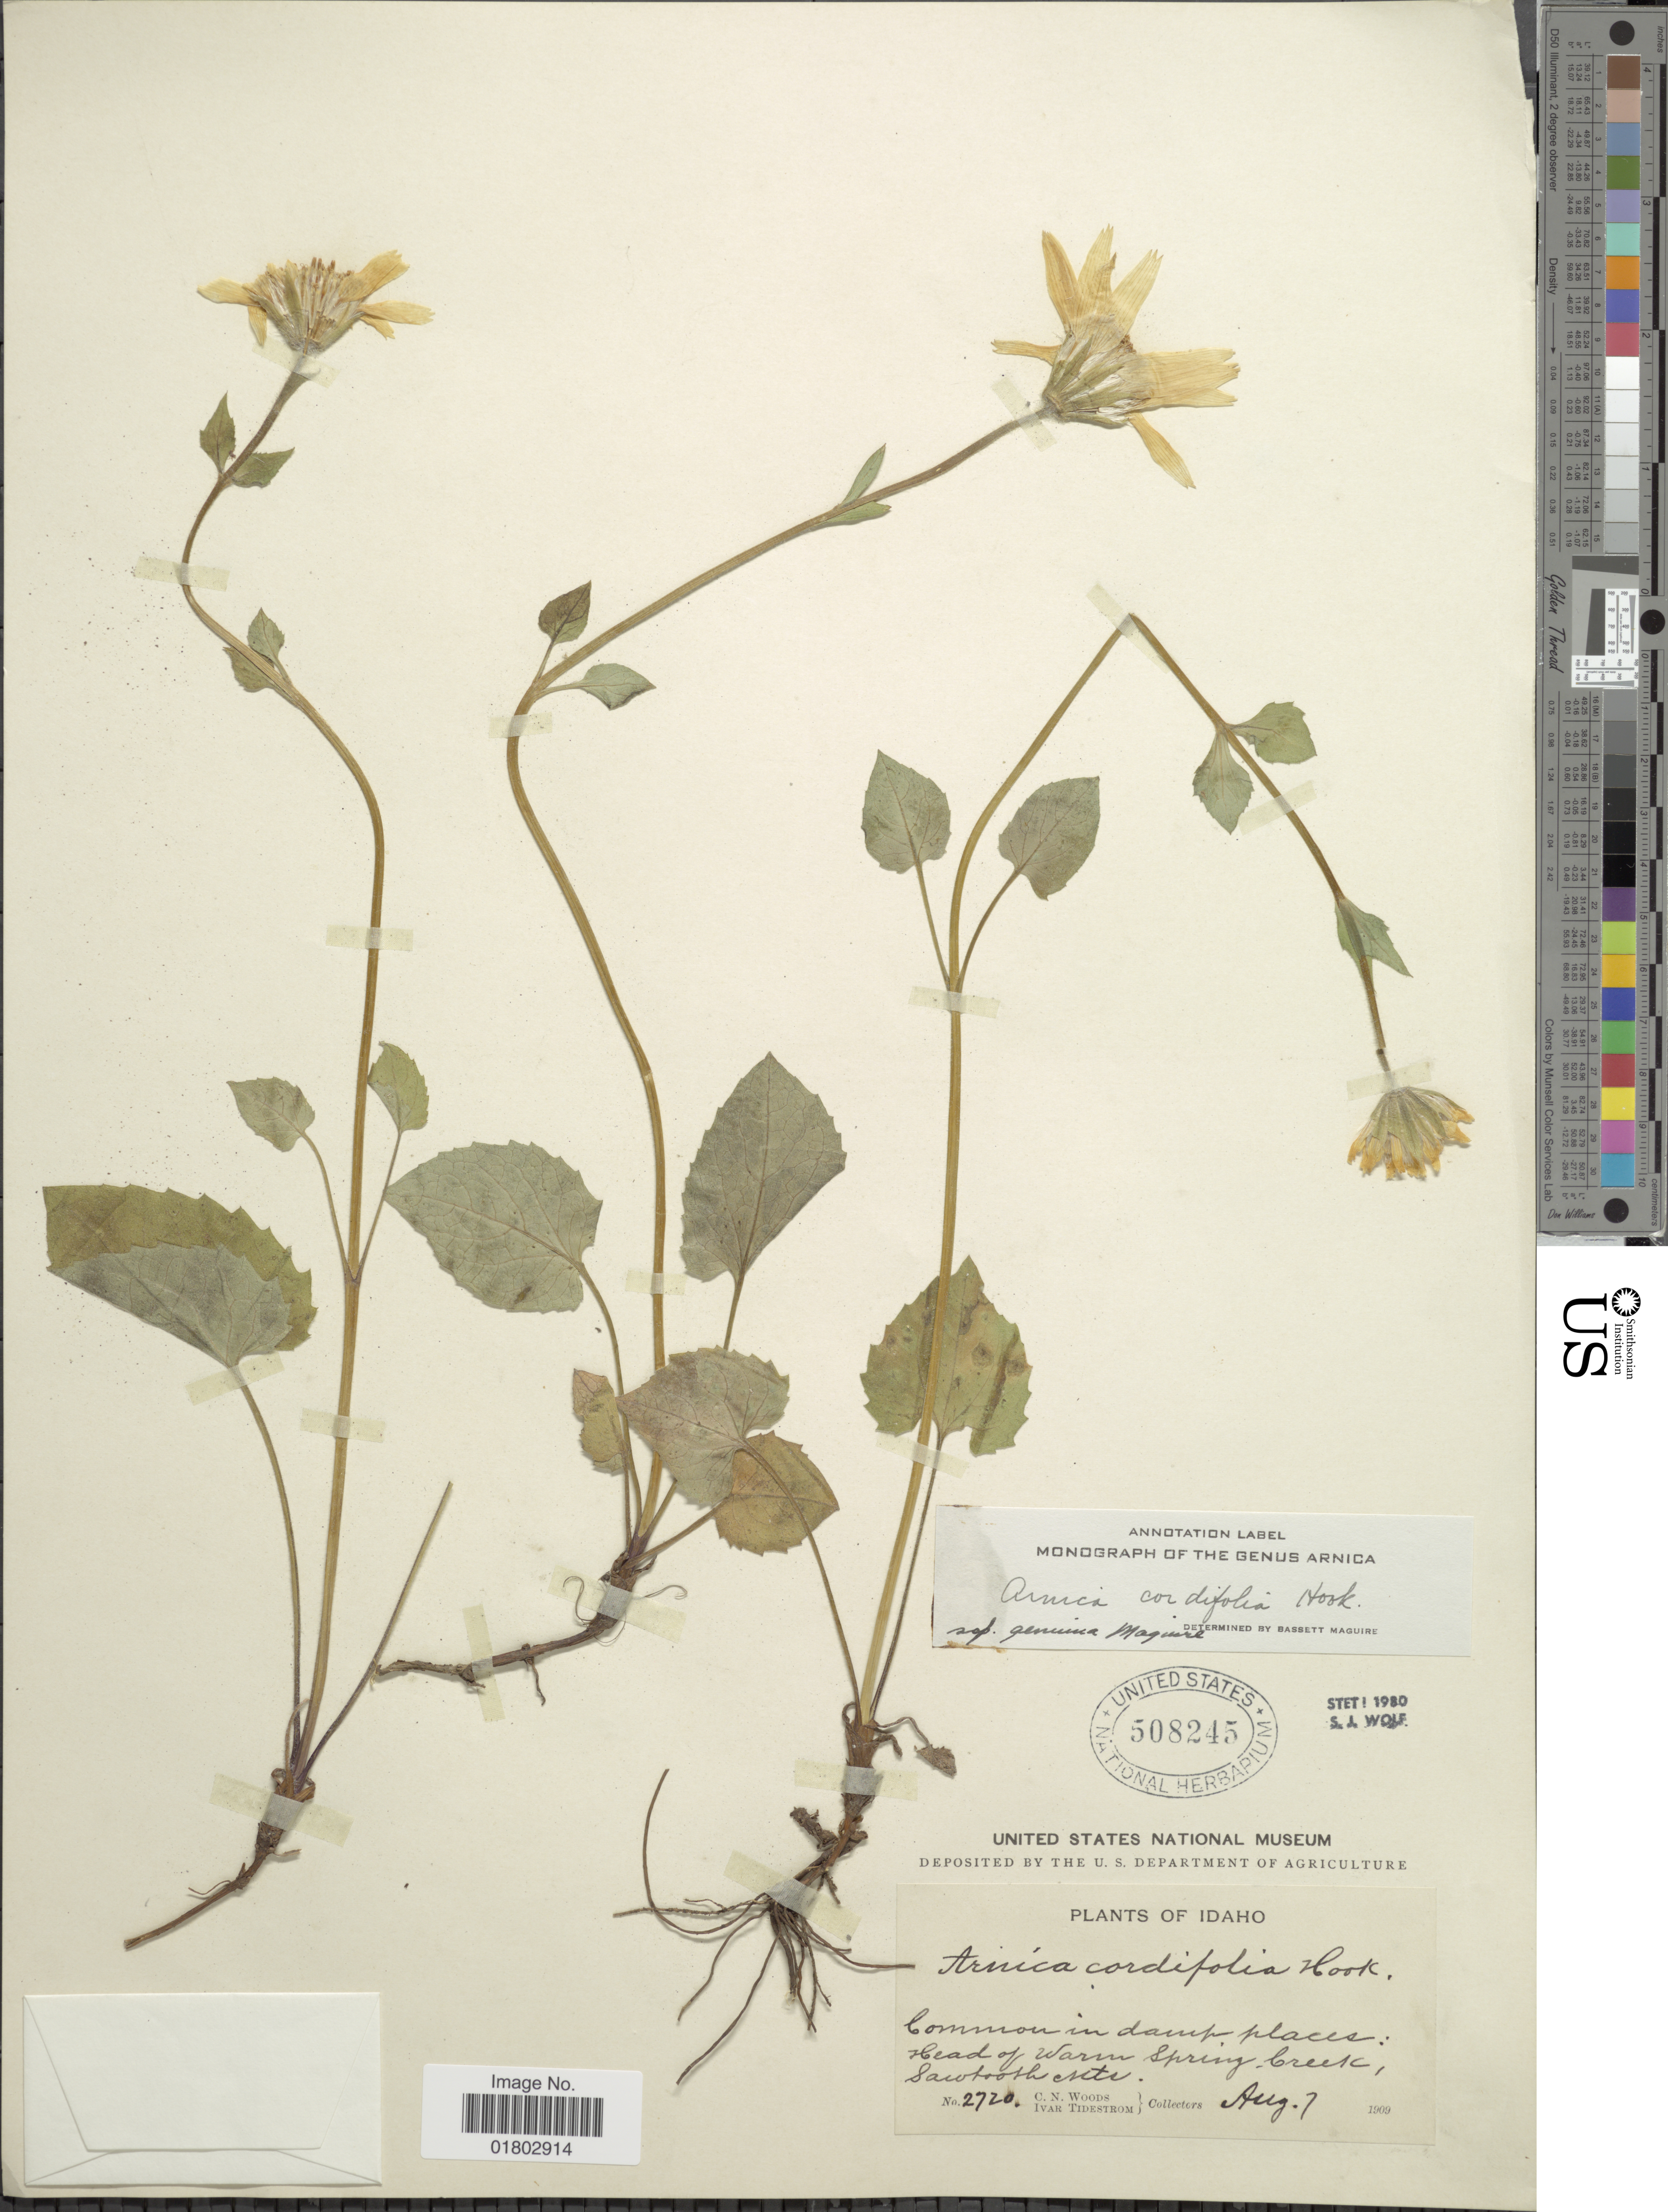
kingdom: Plantae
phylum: Tracheophyta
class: Magnoliopsida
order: Asterales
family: Asteraceae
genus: Arnica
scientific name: Arnica cordifolia subsp. genuina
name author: Maguire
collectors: C. Woods & I. F. Tidestrom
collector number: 2720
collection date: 1909-08-07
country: United States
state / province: Idaho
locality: Common in damp places: Head of Warm Spring-Creek, Sawtooth Mts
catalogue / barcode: US 508245